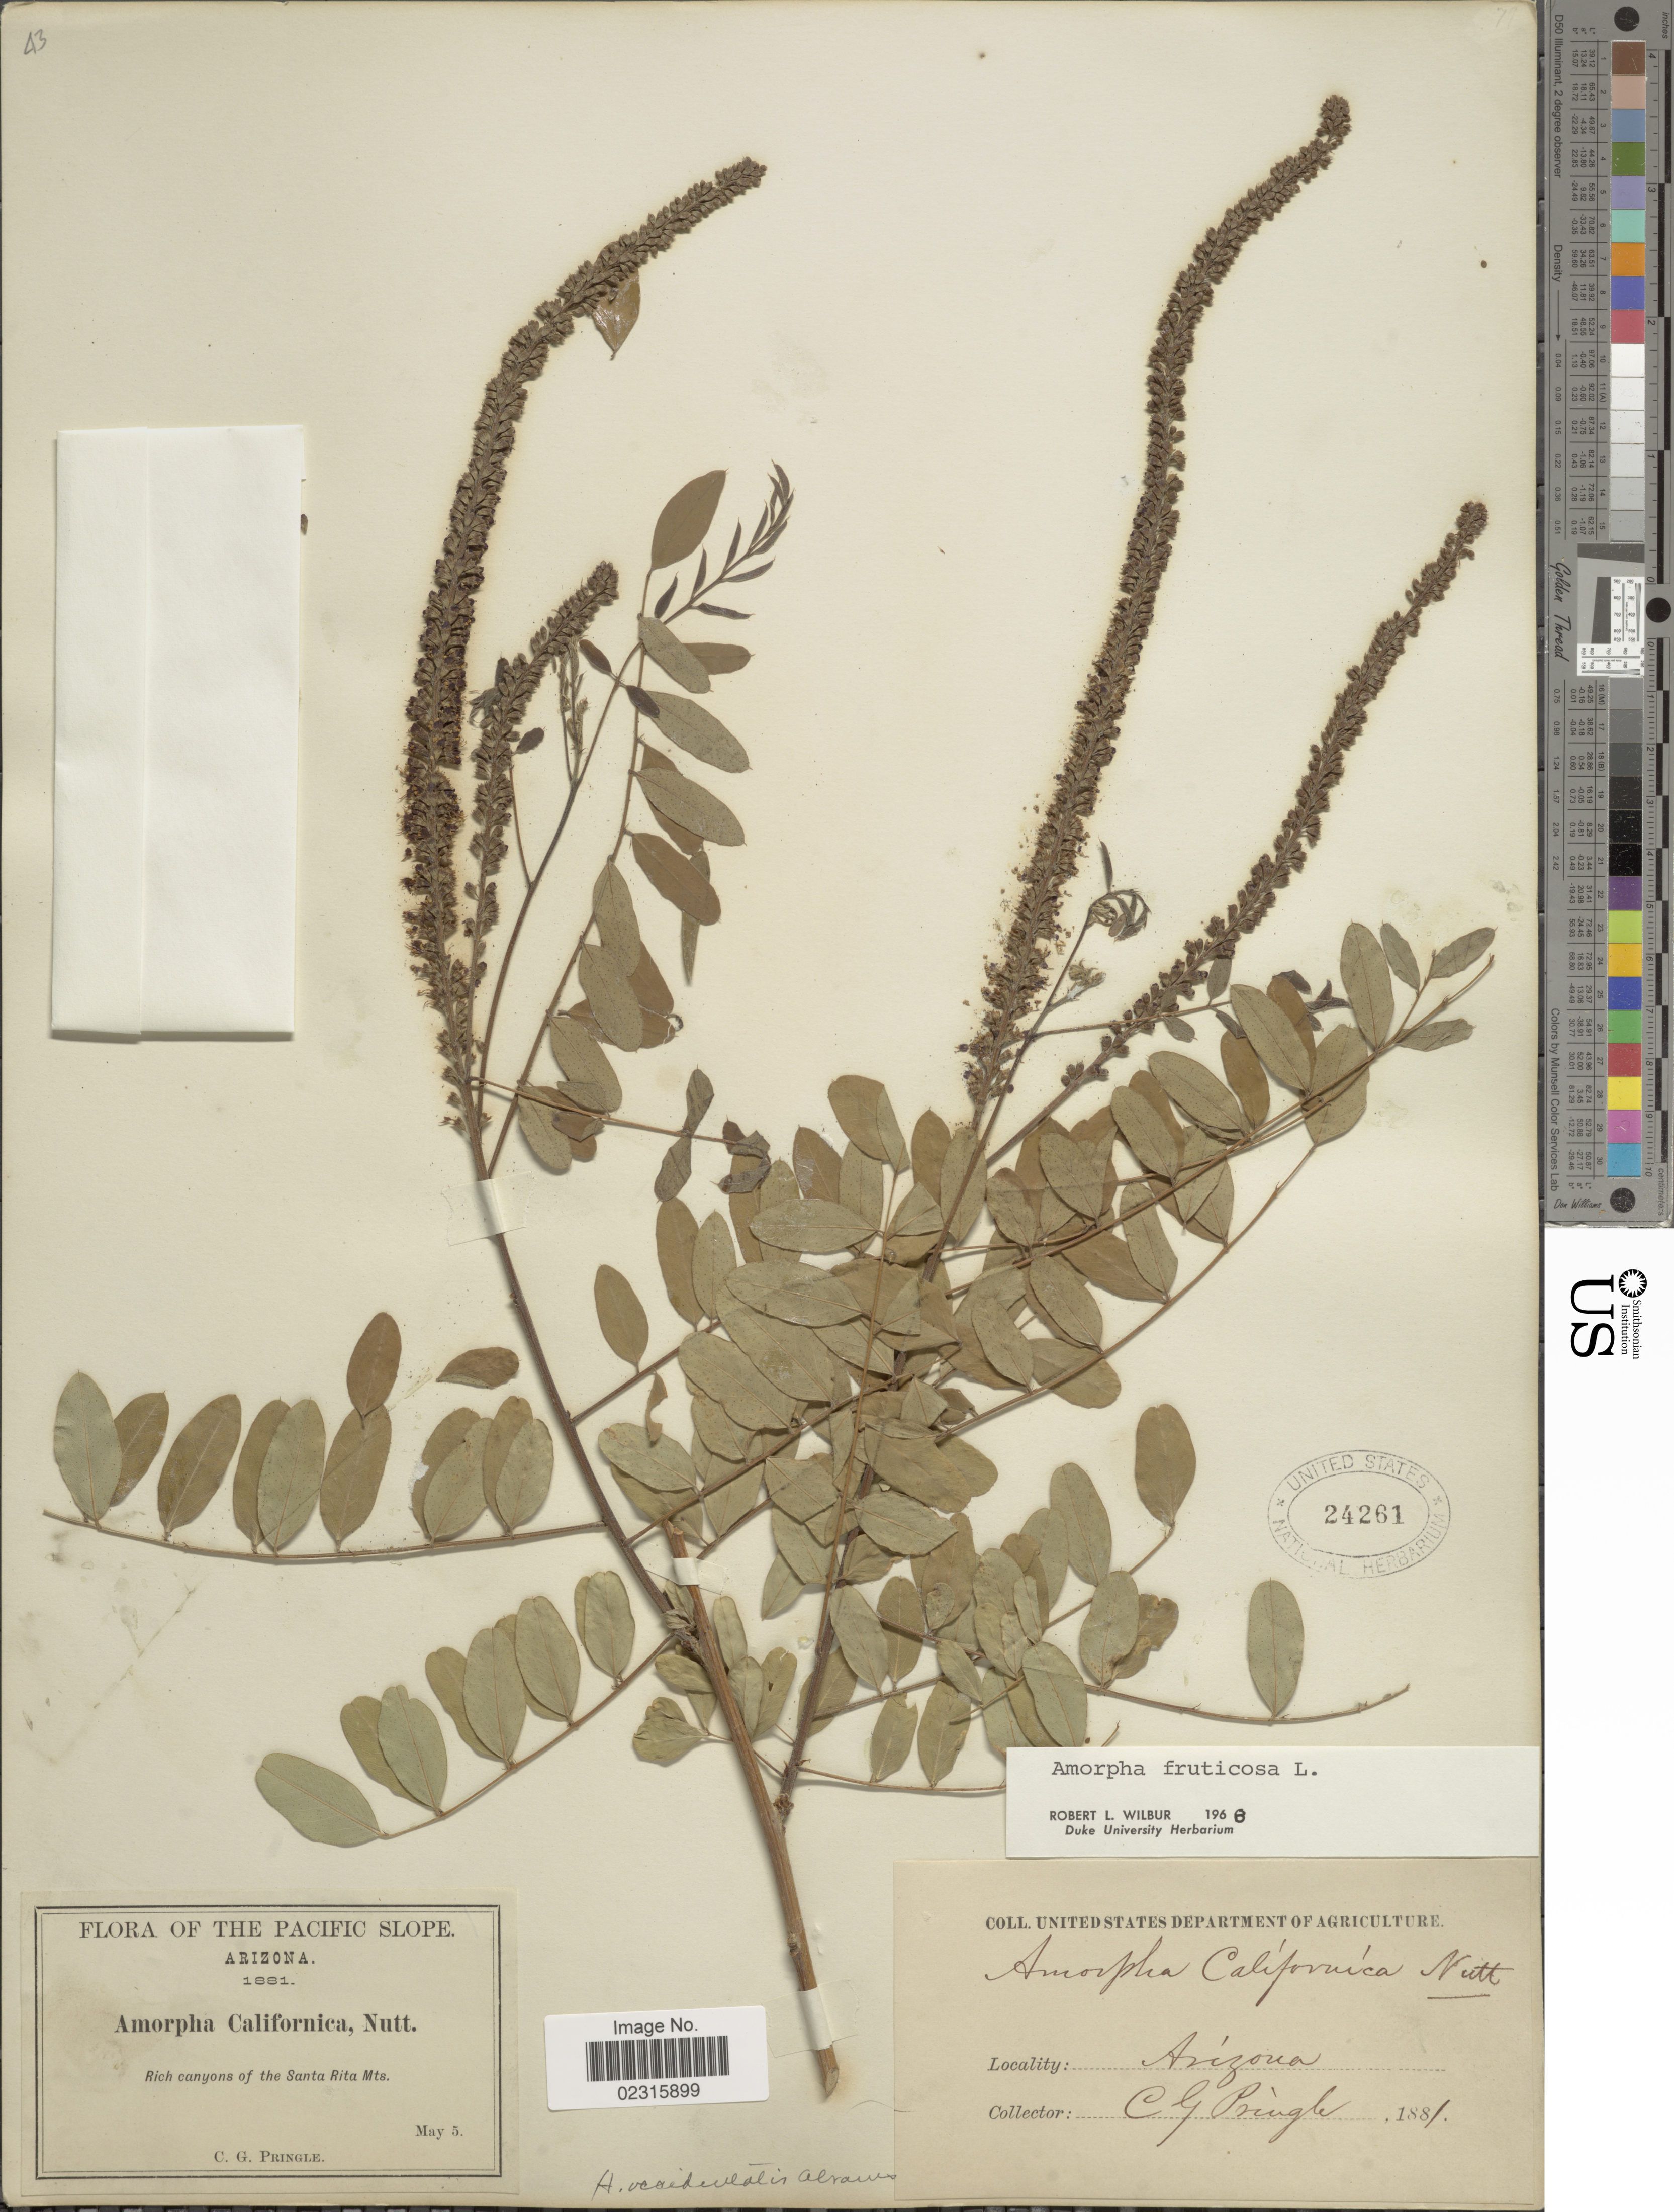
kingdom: Plantae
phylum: Tracheophyta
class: Magnoliopsida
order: Fabales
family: Fabaceae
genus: Amorpha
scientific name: Amorpha fruticosa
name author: L.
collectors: C. G. Pringle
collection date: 1881-05-05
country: United States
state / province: Arizona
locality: Pacific Slope, Rich Canyon of the Santa Rita Mts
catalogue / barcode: US 24261